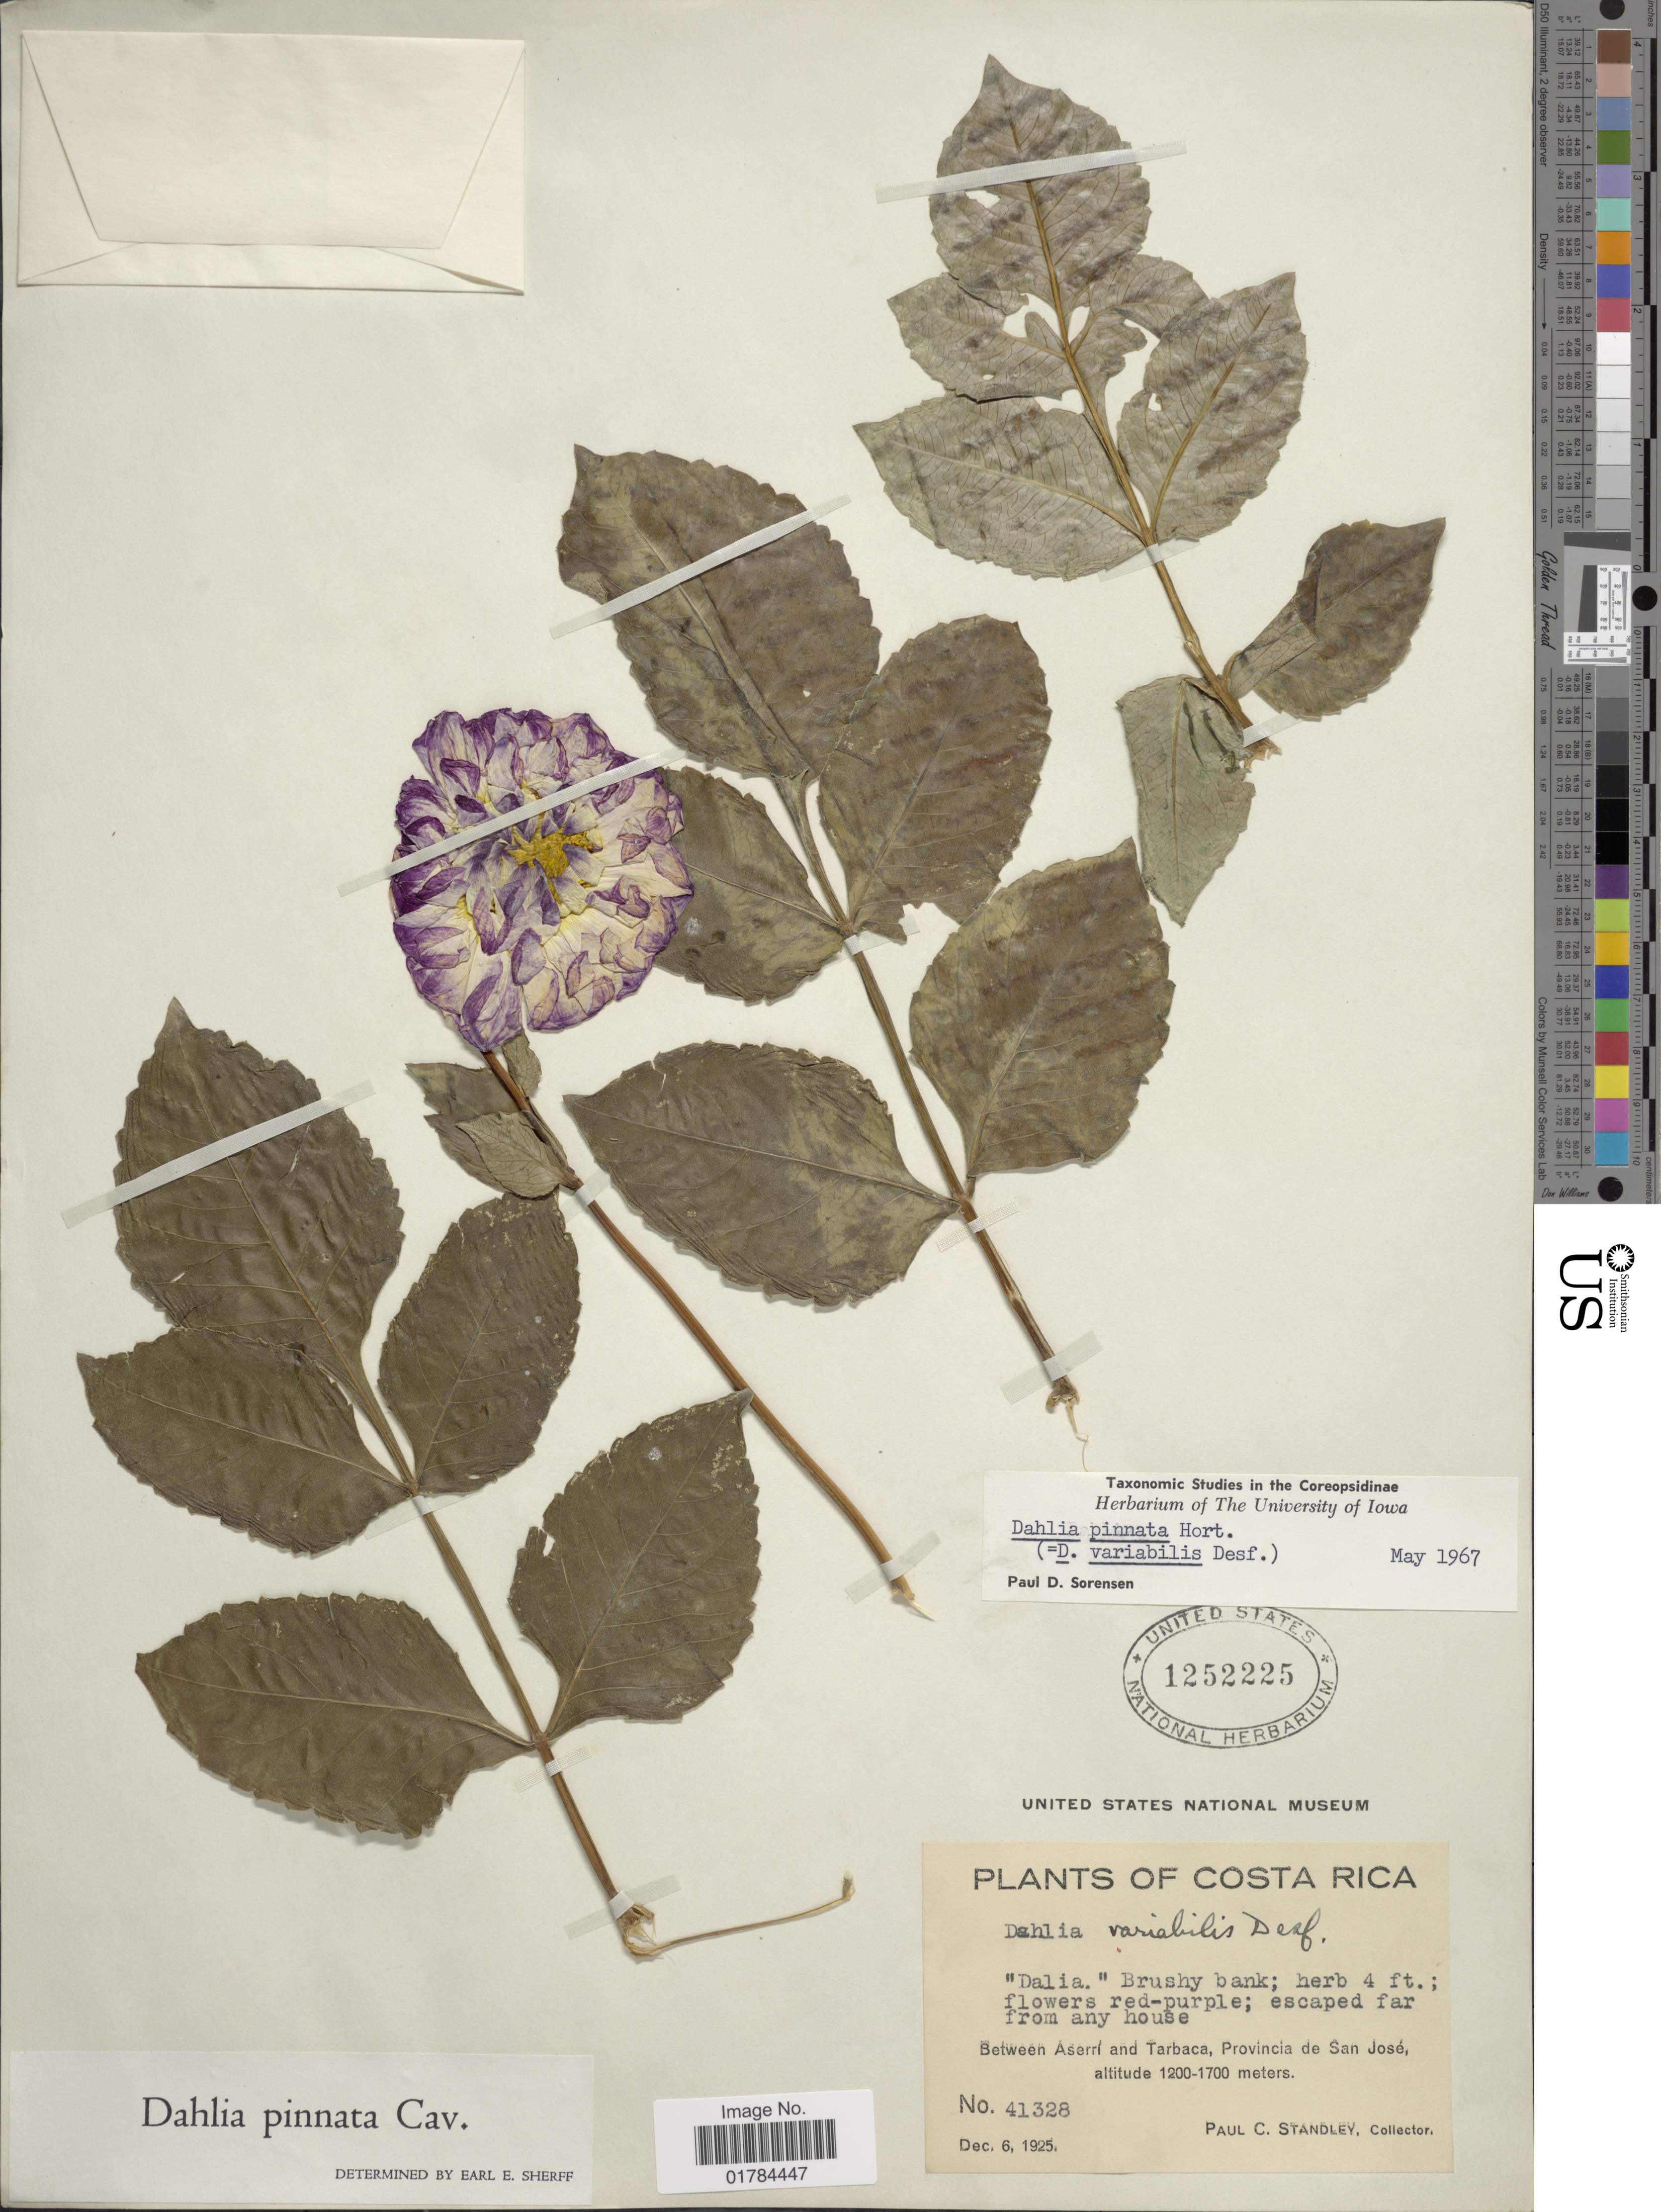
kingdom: Plantae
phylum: Tracheophyta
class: Magnoliopsida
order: Asterales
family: Asteraceae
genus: Dahlia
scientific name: Dahlia pinnata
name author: Cav.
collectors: P. C. Standley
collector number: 41328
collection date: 1925-12-06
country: Costa Rica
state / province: San José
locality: Between Aserri and Tarbaca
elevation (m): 1200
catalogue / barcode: US 1252225